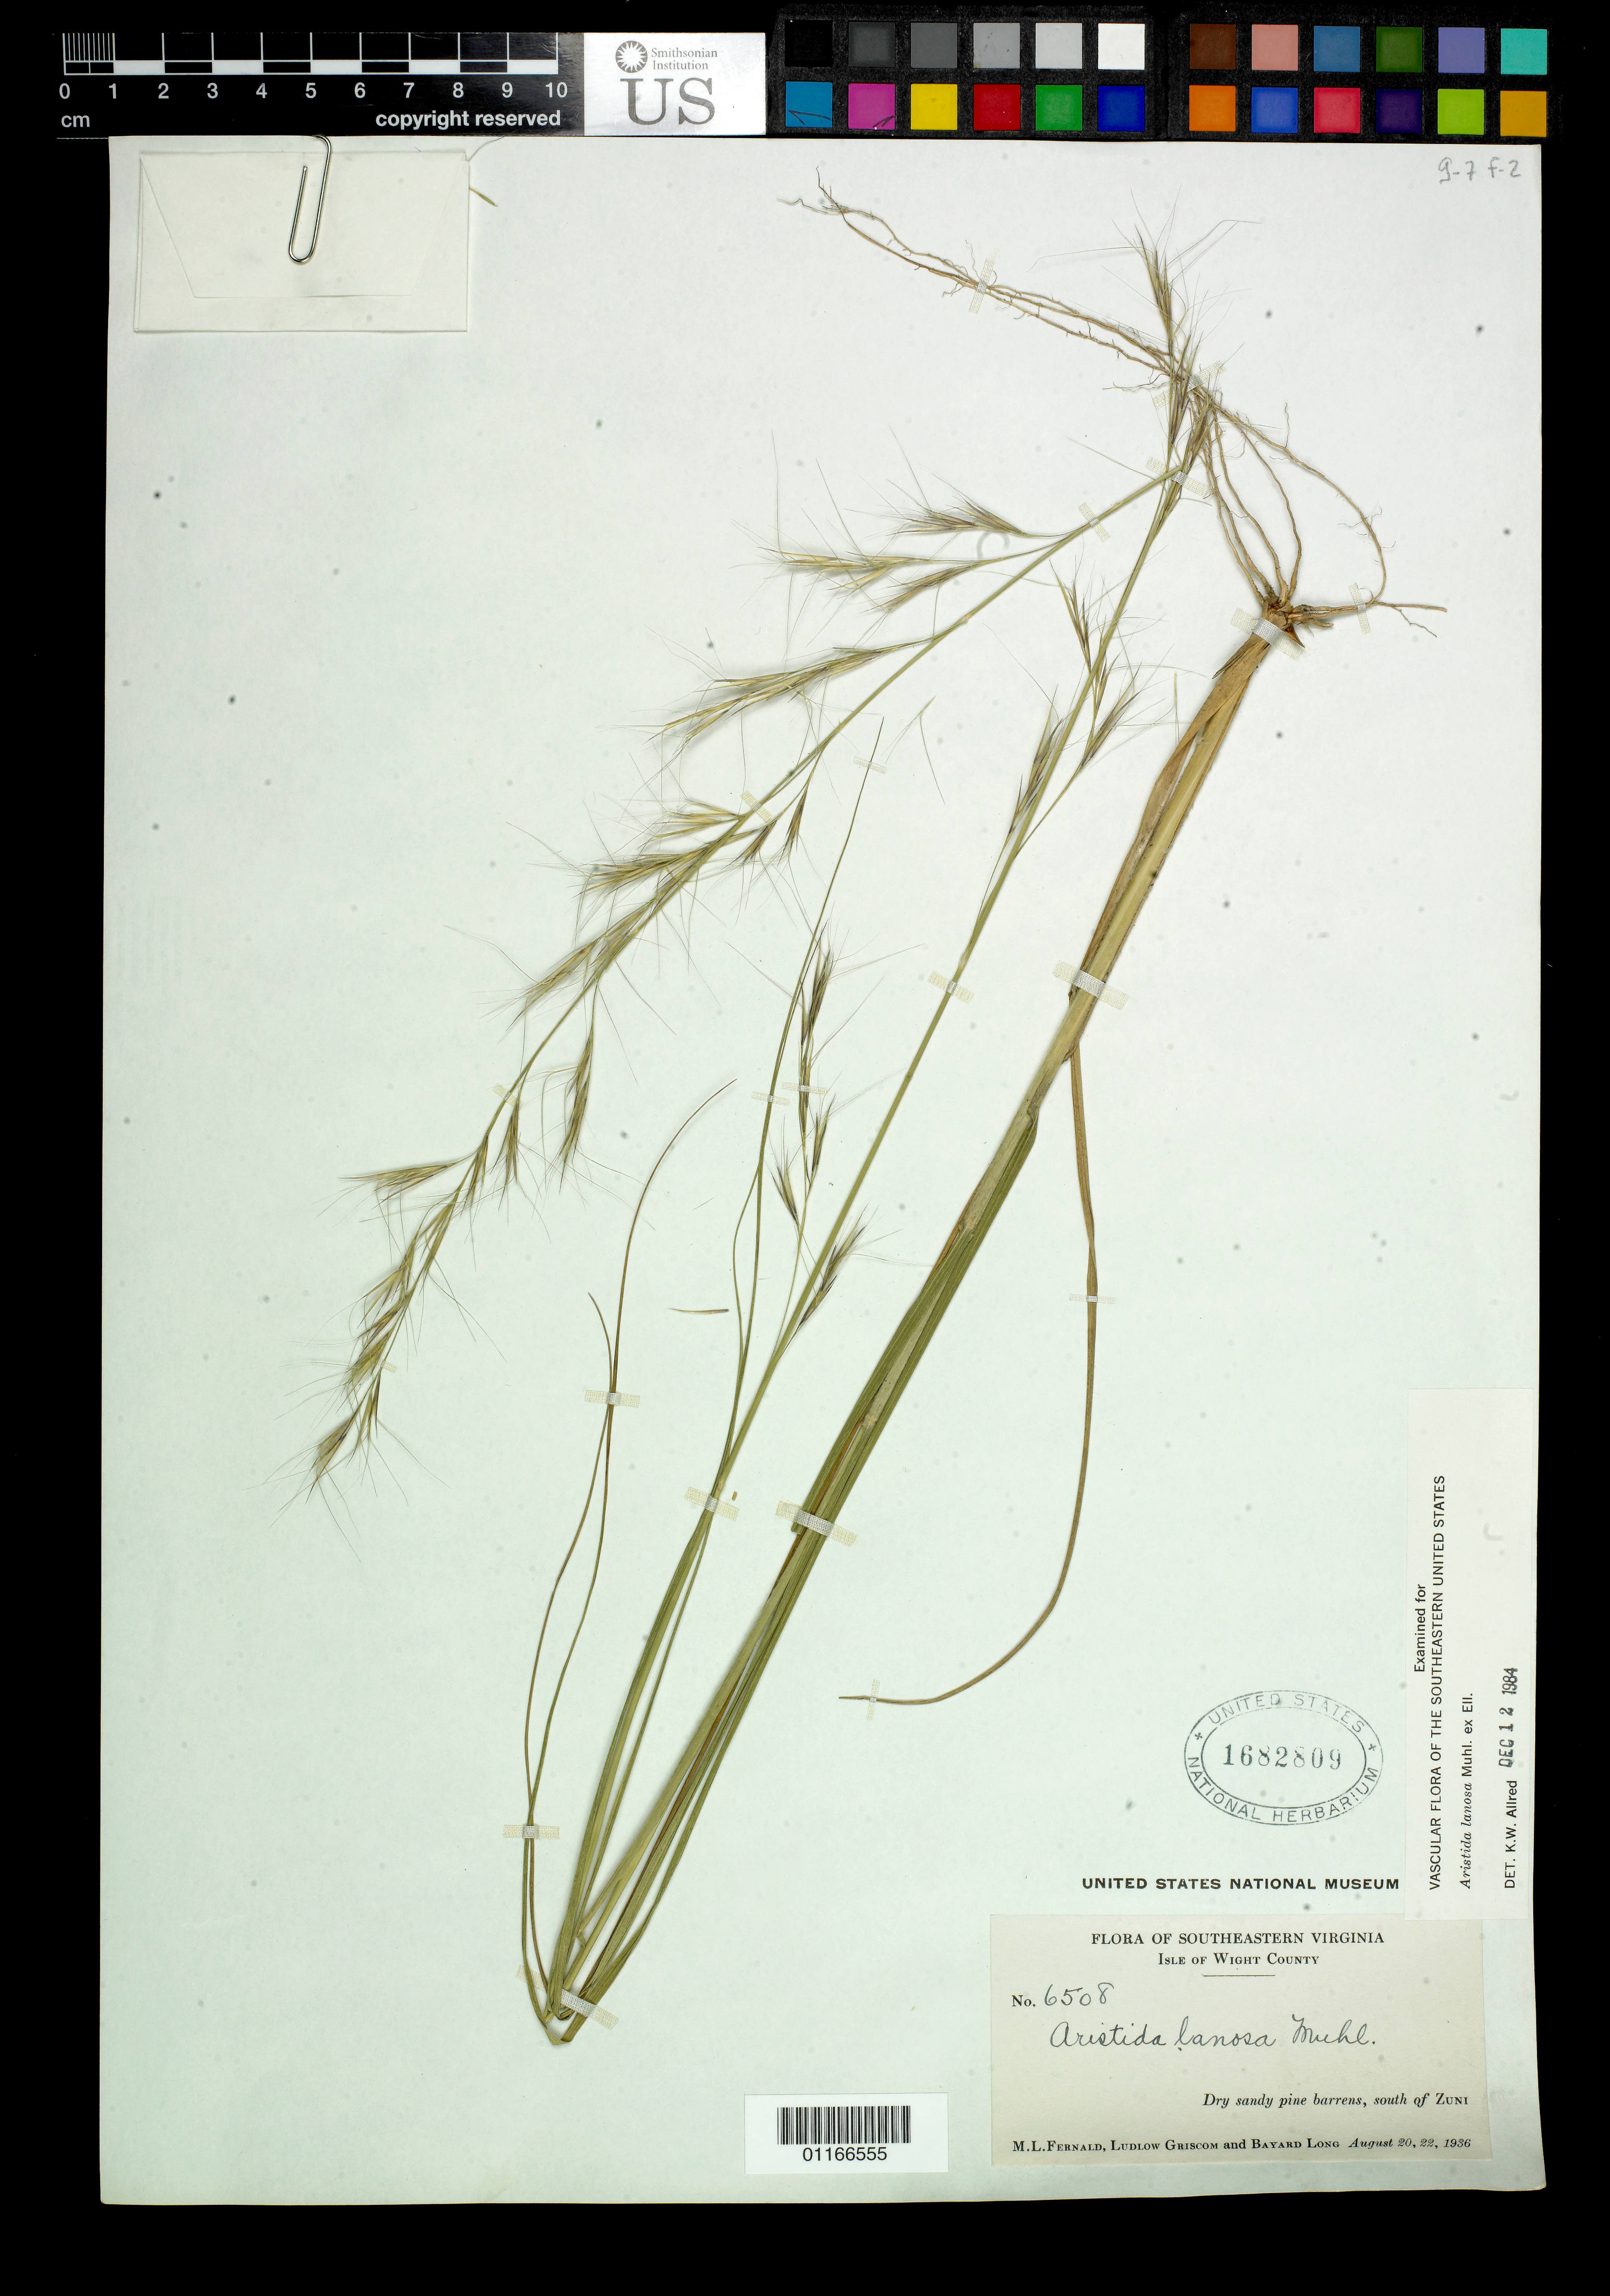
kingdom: Plantae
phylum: Tracheophyta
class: Liliopsida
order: Poales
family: Poaceae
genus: Aristida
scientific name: Aristida lanosa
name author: Muhl.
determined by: Allred, Kelly W.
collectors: M. L. Fernald, L. Griscom & B. H. Long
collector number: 6508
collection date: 1936-08-20,1936-08-22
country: United States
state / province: Virginia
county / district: Isle of Wight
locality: South of Zuni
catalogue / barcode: US 1682809